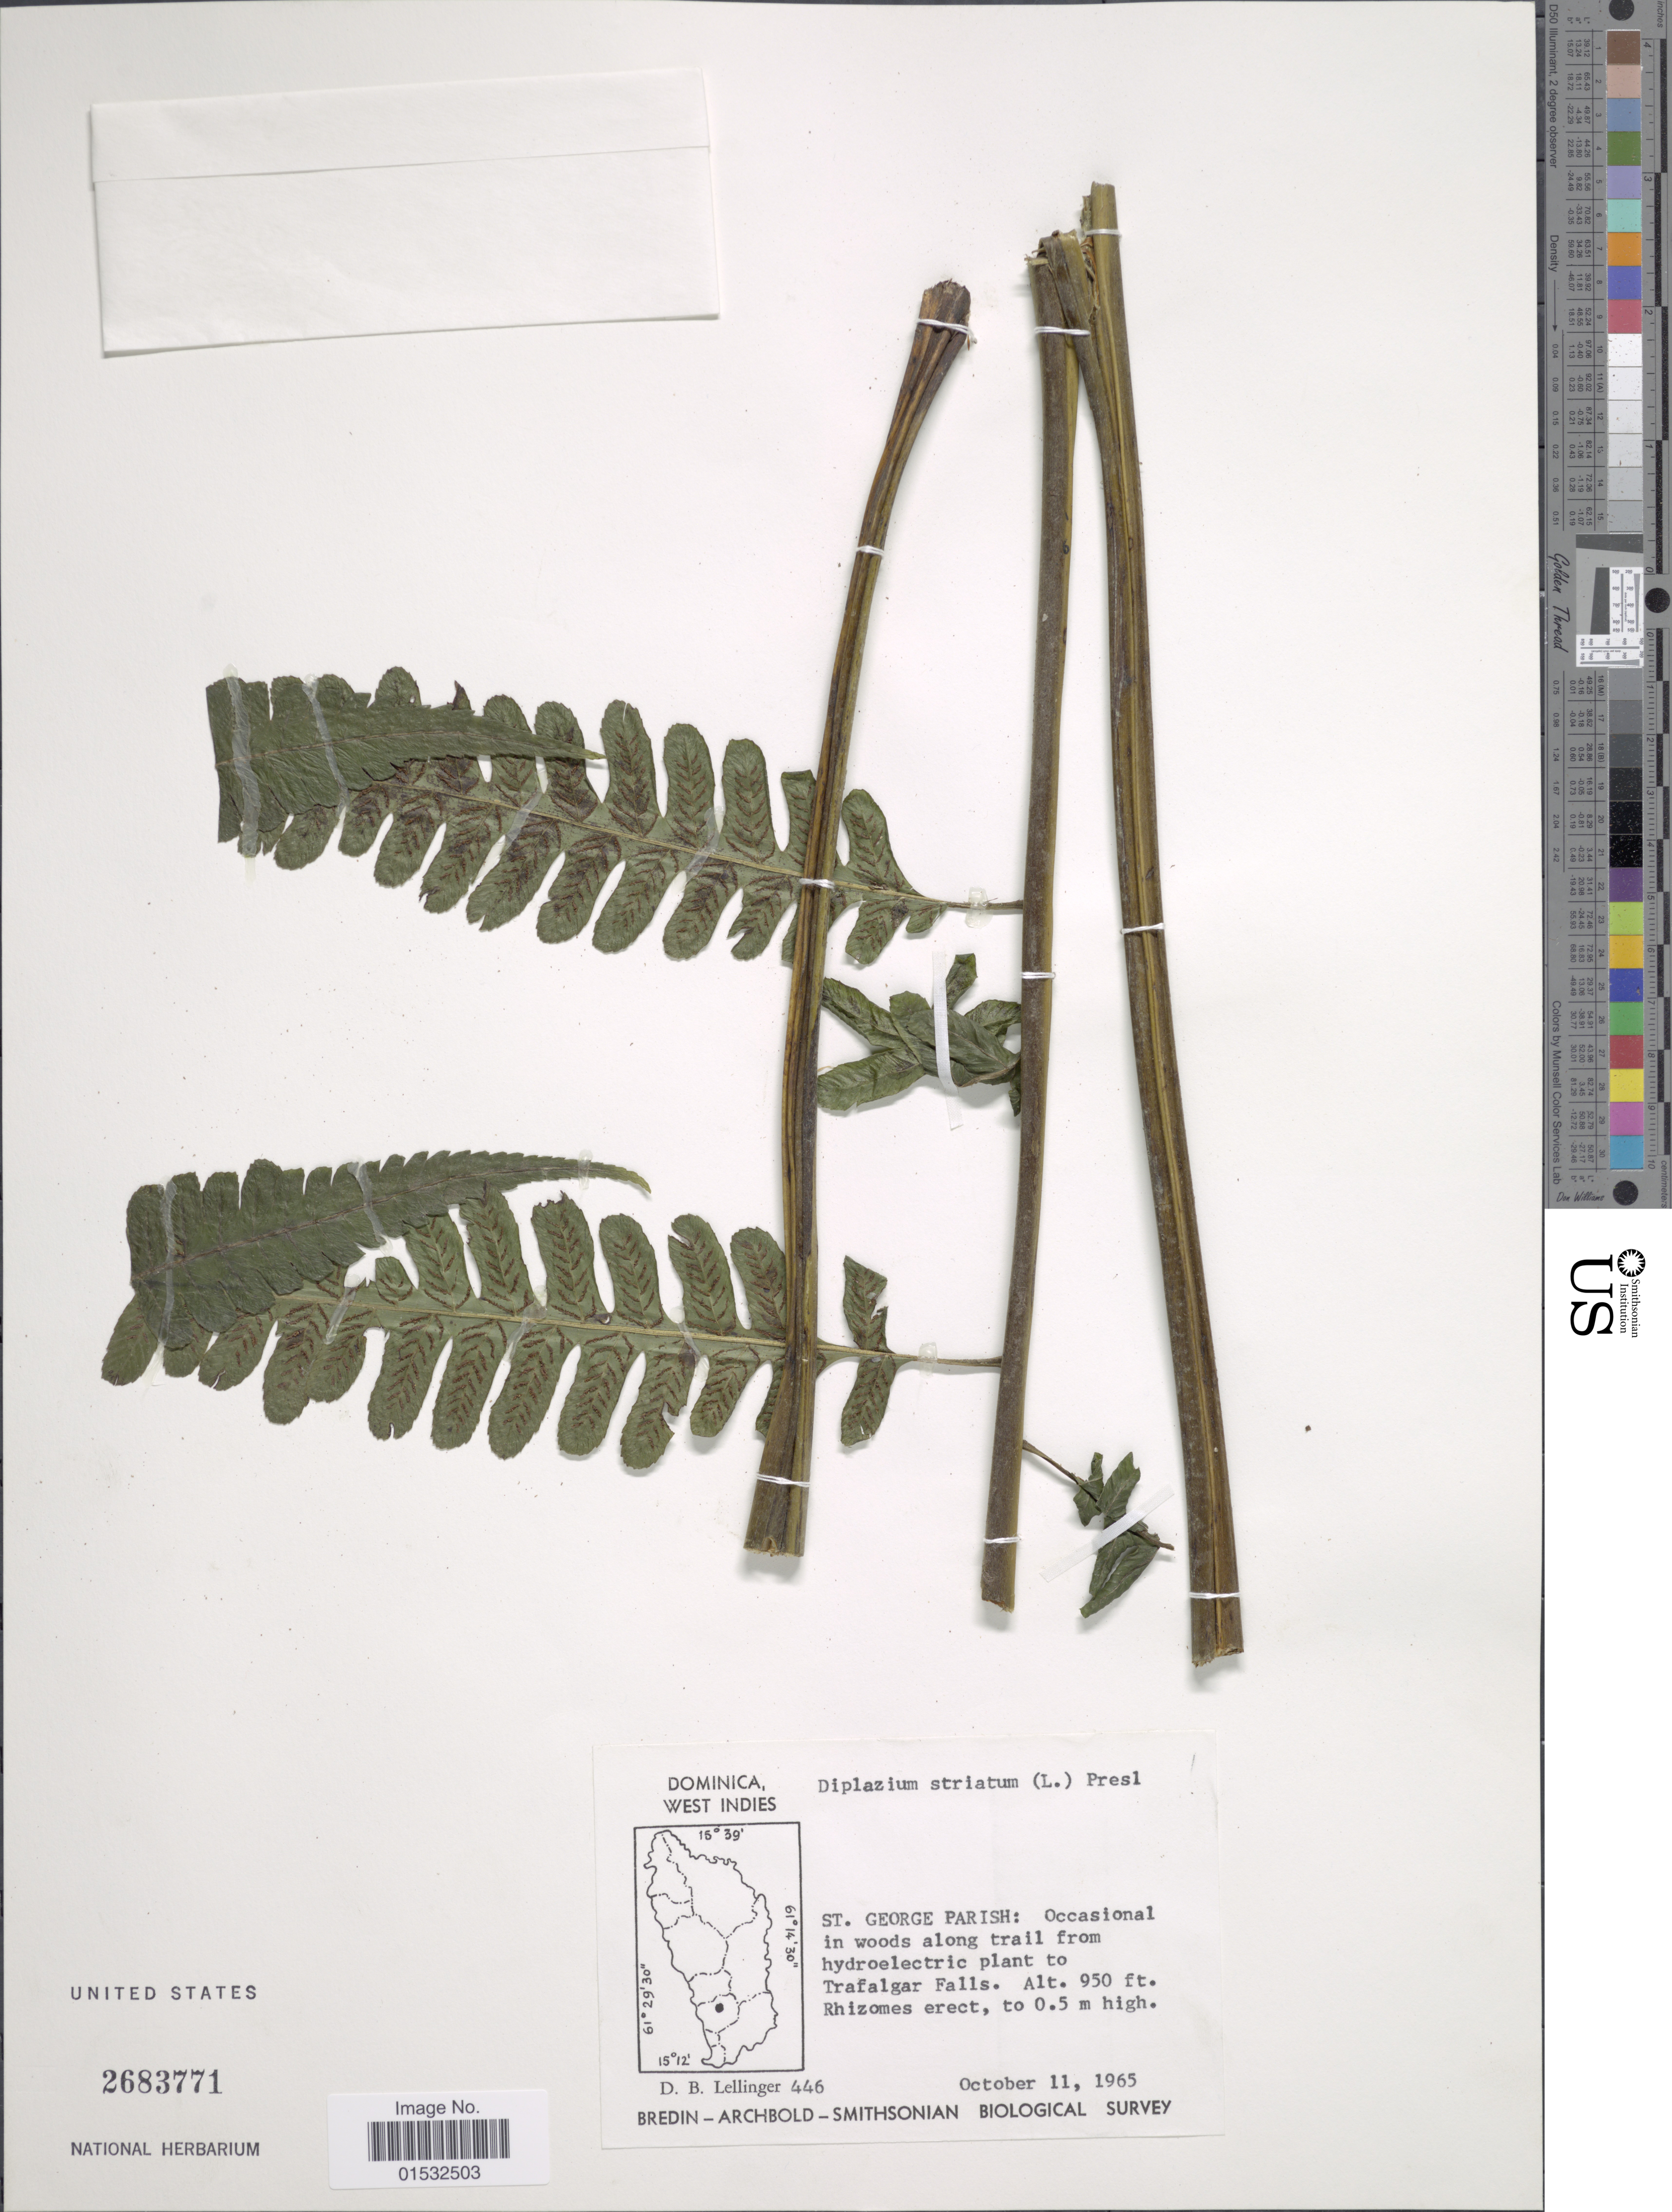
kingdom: Plantae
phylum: Tracheophyta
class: Polypodiopsida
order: Polypodiales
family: Athyriaceae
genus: Diplazium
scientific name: Diplazium striatum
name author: (L.) C. Presl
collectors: D. B. Lellinger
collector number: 446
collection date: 1965-10-11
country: Dominica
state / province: St. George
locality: Occasional in woods along trail from hydroelectric plant to Trafalgar Falls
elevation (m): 290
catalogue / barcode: US 2683771